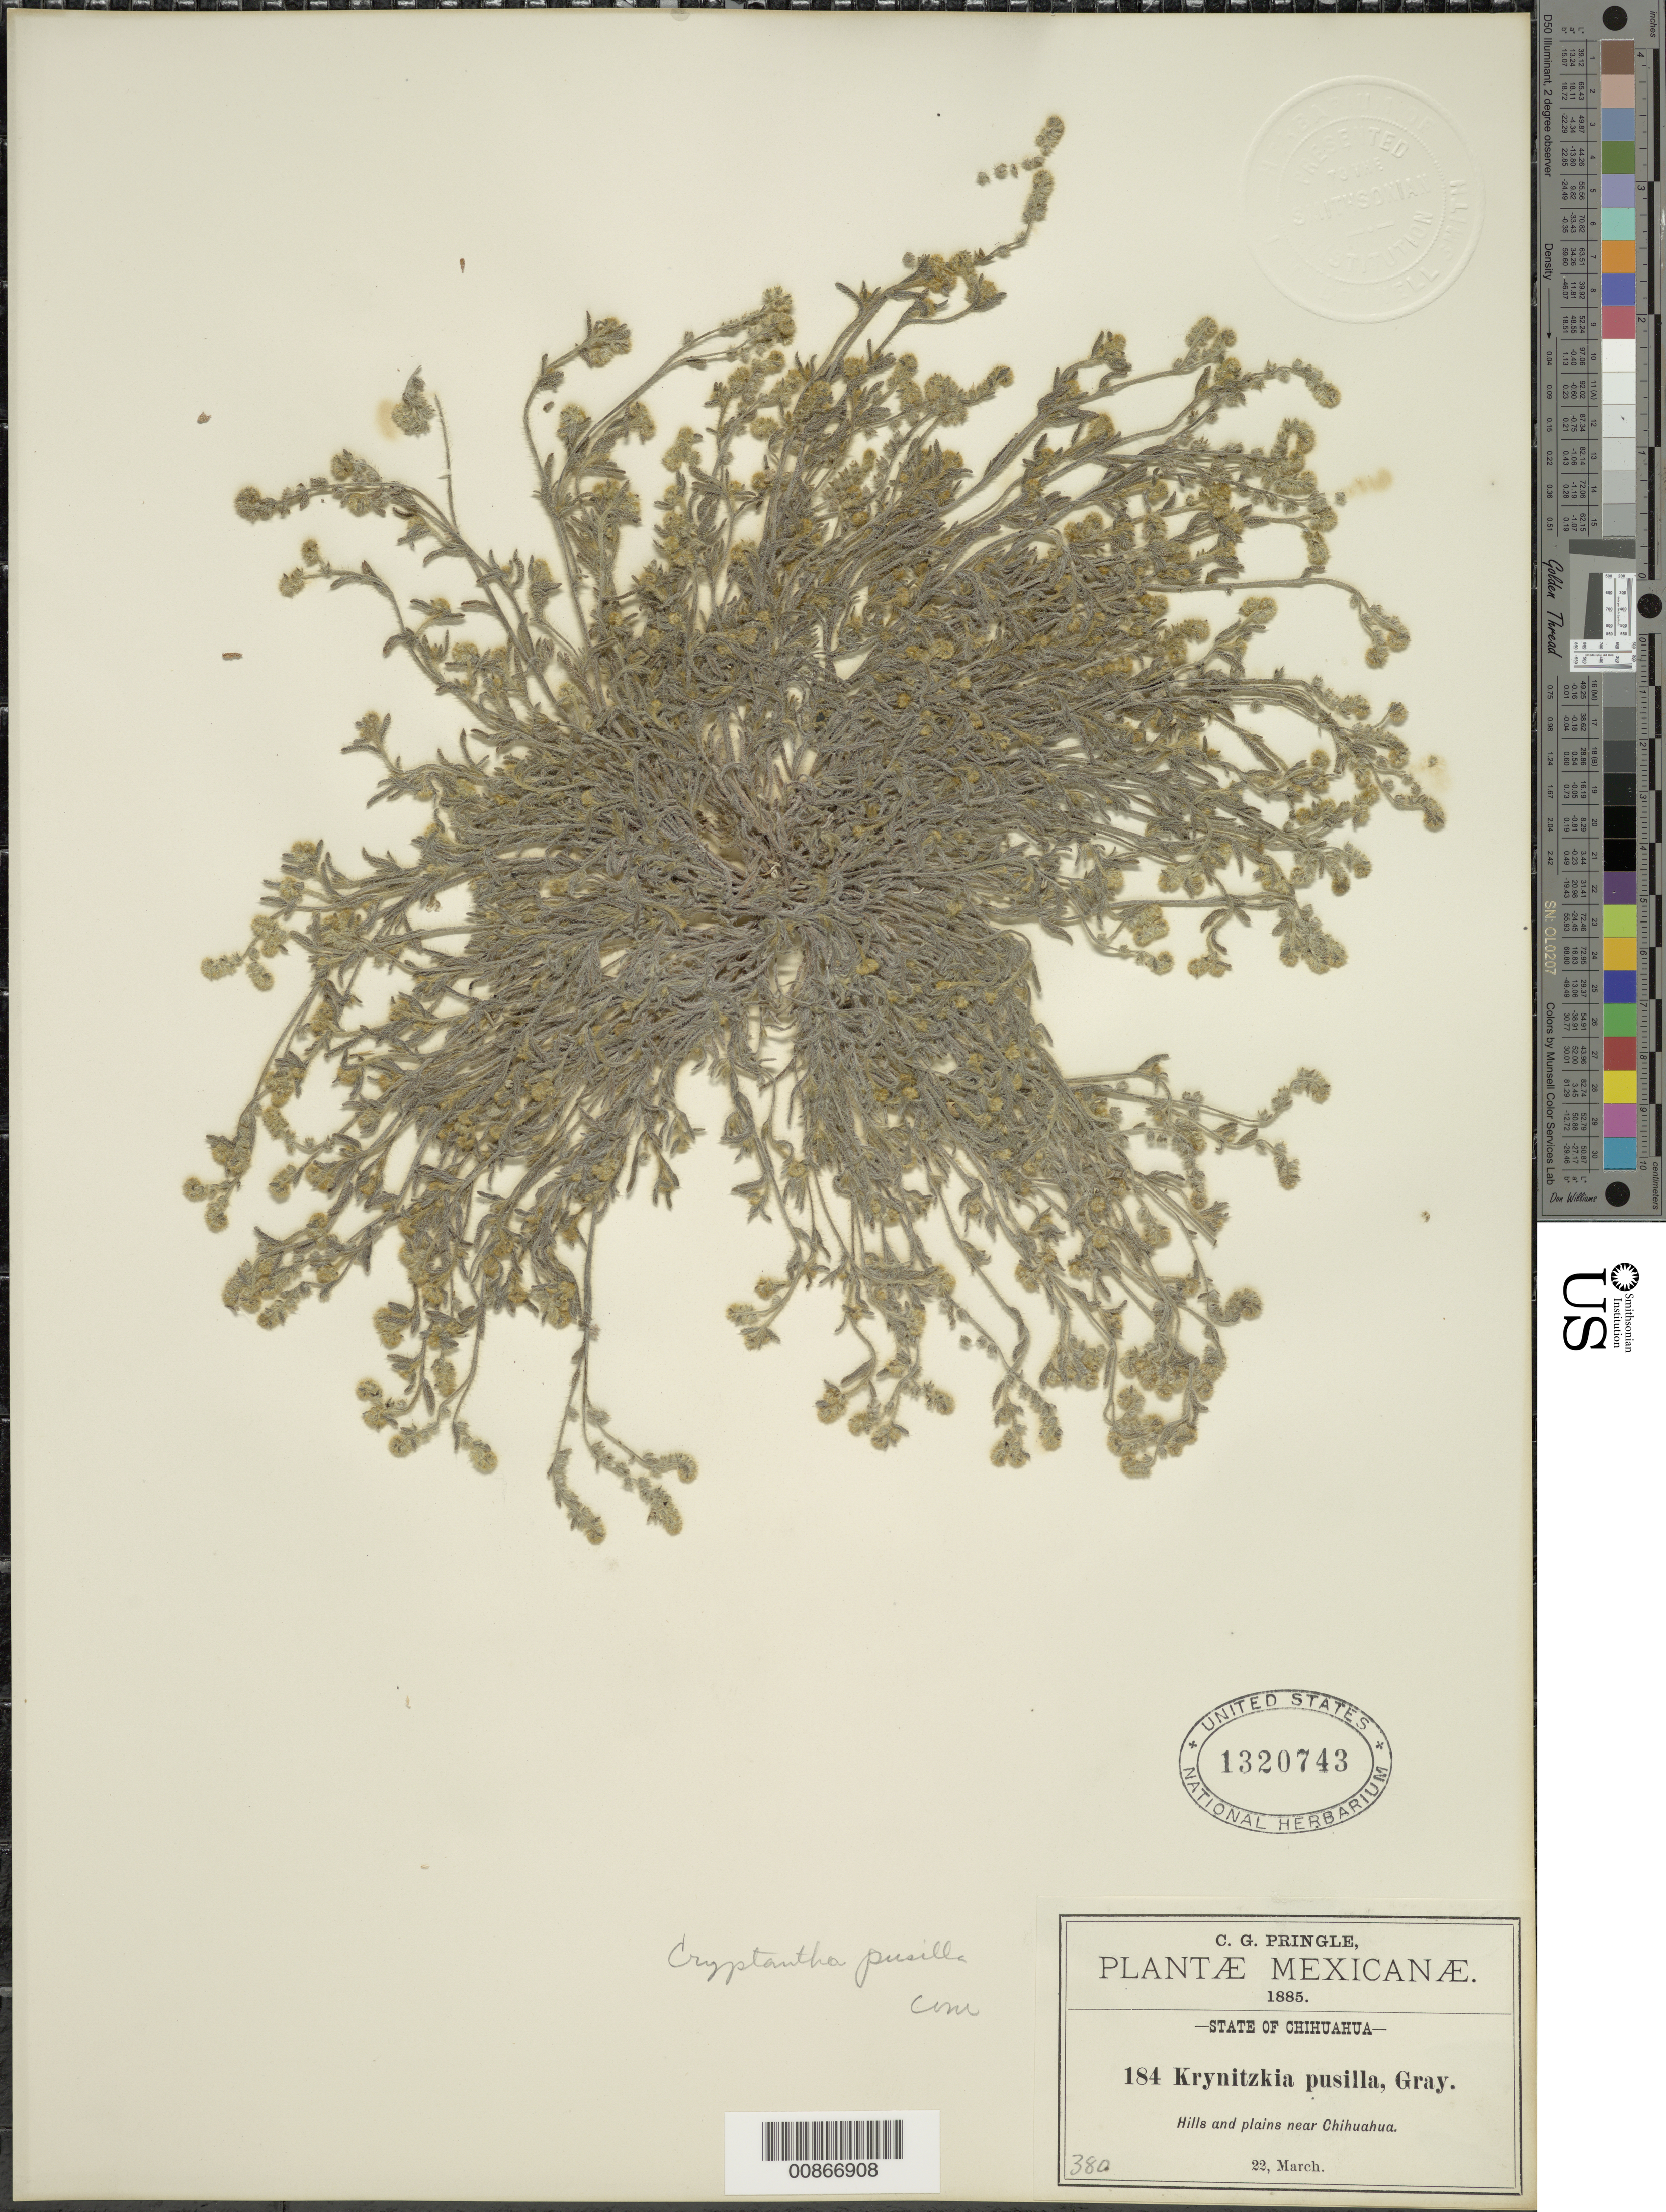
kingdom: Plantae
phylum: Tracheophyta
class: Magnoliopsida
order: Boraginales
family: Boraginaceae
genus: Cryptantha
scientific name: Cryptantha pusilla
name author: (Torr. & A. Gray) Greene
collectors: C. G. Pringle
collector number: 184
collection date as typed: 22 Mar 1885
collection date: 1885-03-22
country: Mexico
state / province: Chihuahua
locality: Near Chihuahua.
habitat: Hills and plains.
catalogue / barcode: US 1320743